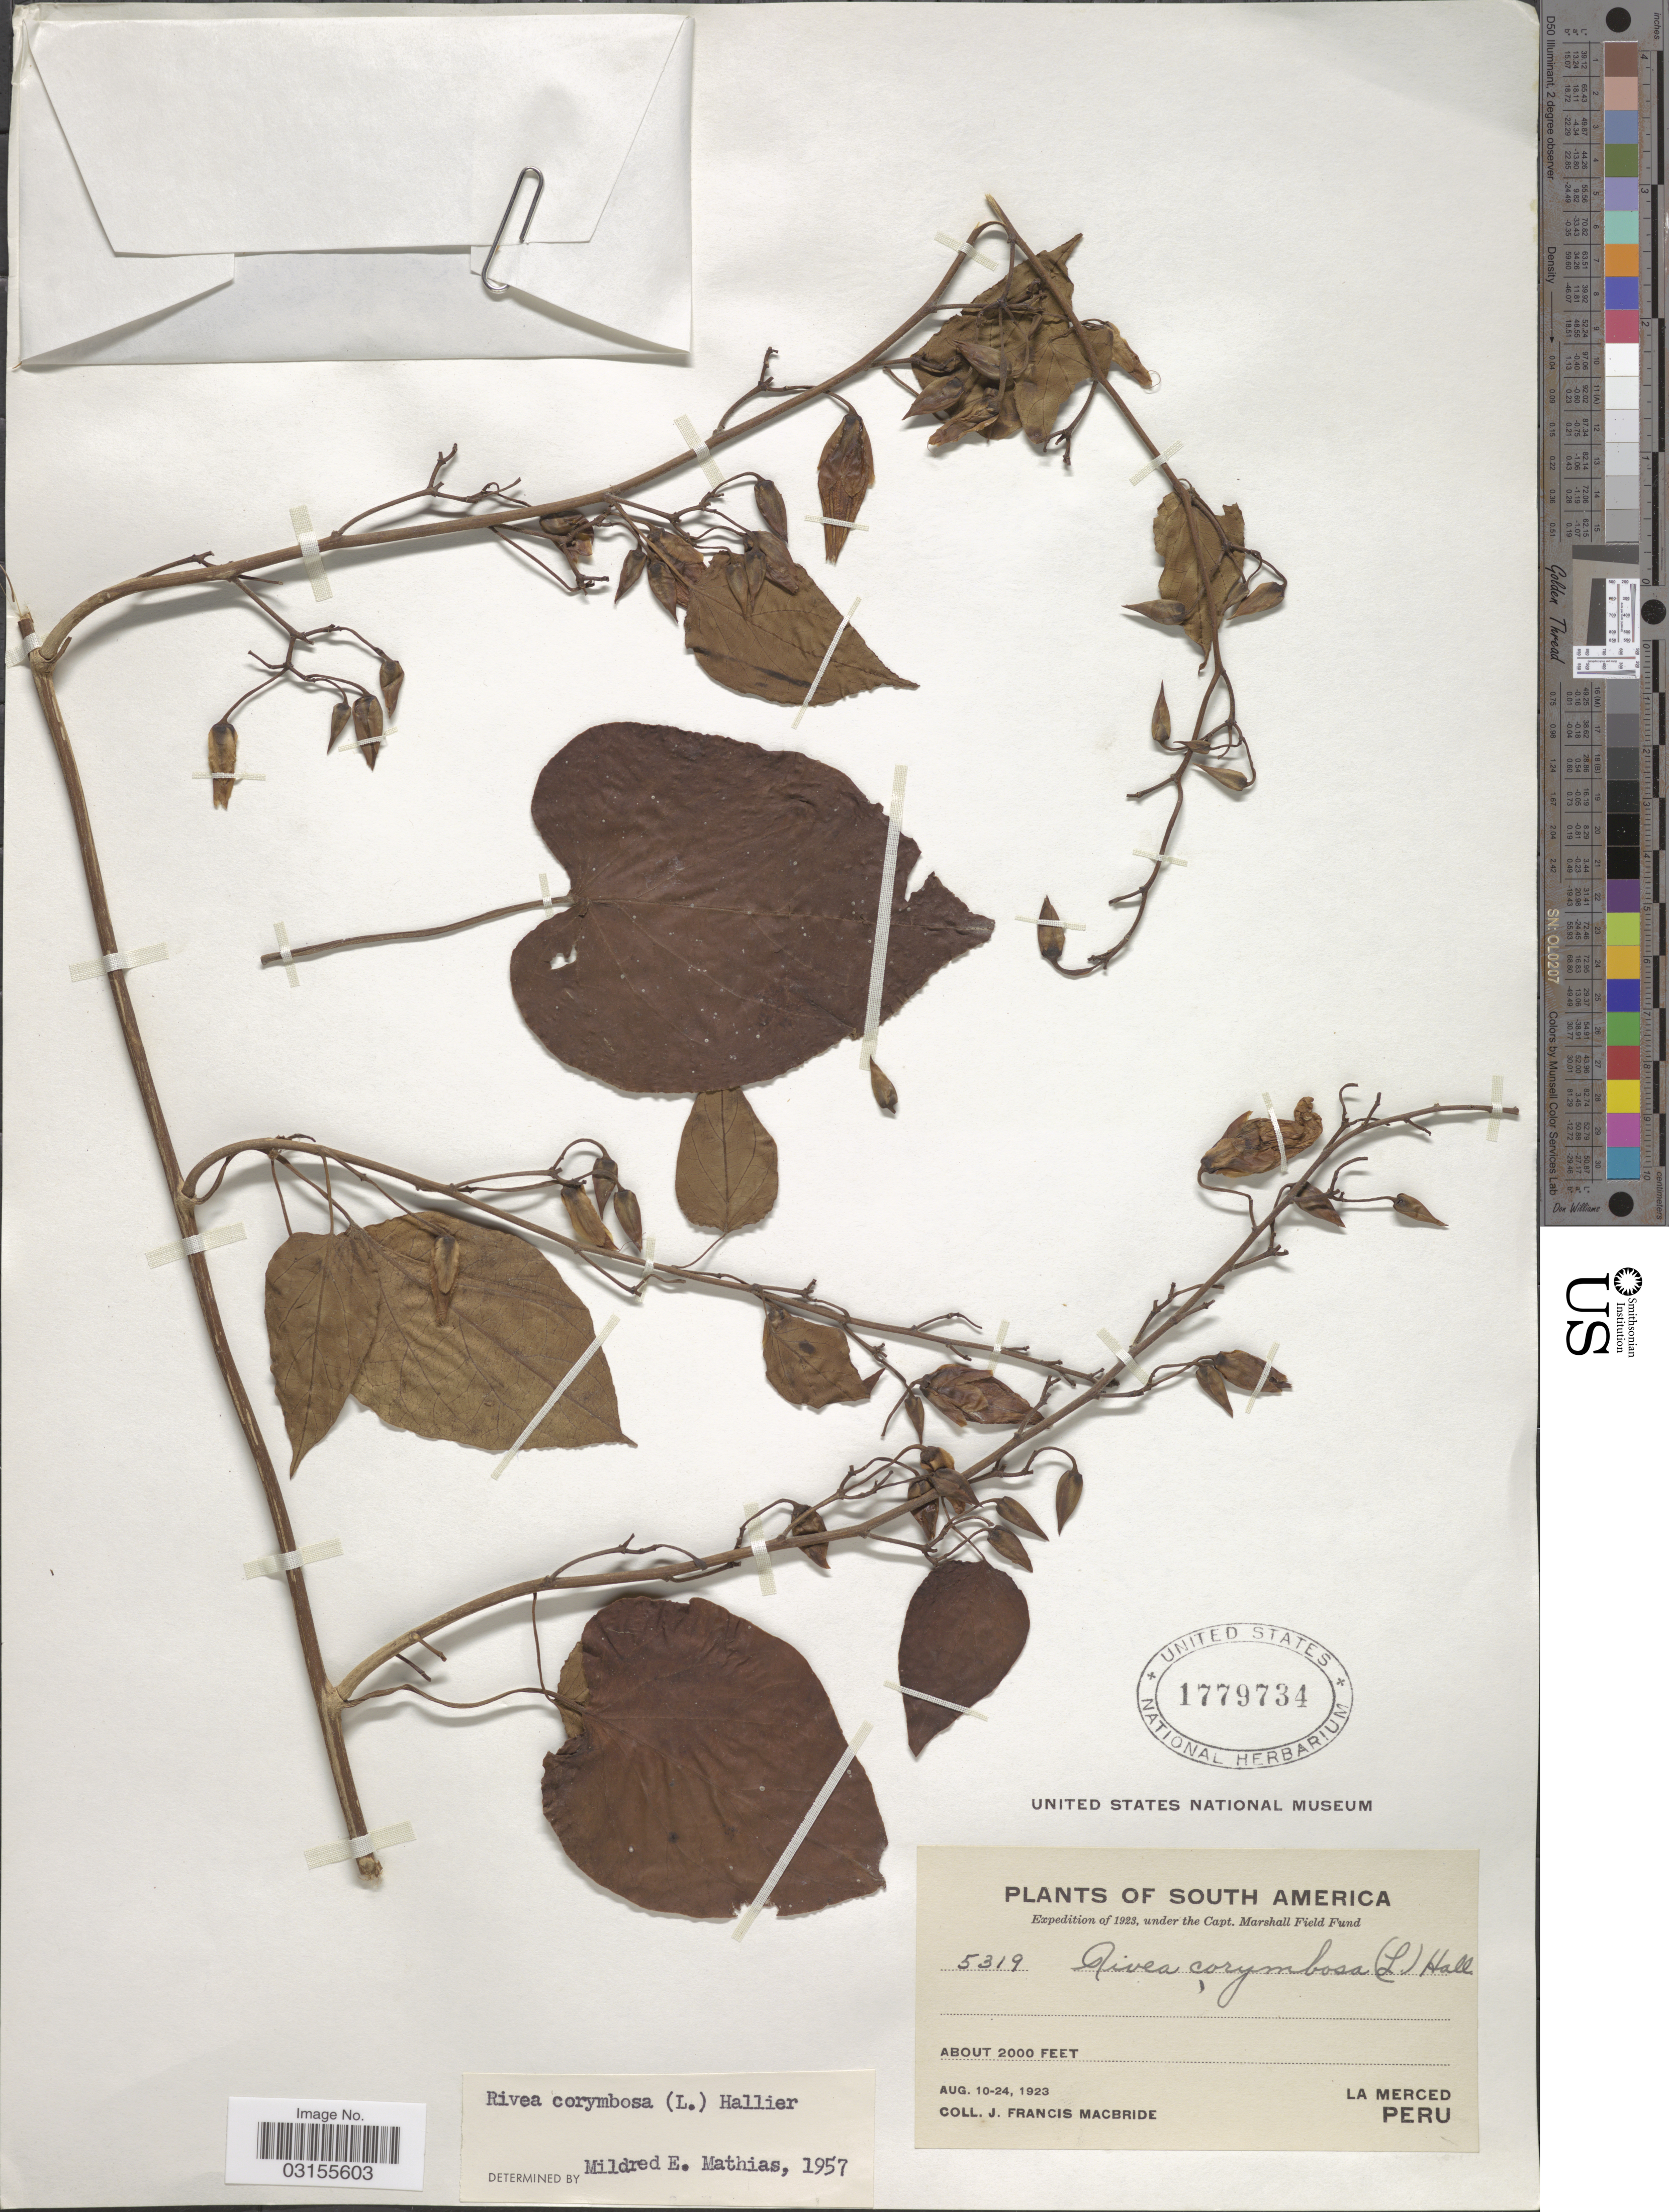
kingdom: Plantae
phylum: Tracheophyta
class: Magnoliopsida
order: Solanales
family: Convolvulaceae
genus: Turbina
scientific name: Turbina corymbosa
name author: (L.) Raf.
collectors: J. F. Macbride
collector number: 5319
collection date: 1923-08-10/1923-08-24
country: Peru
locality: La Merced.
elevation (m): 610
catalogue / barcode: US 1779734